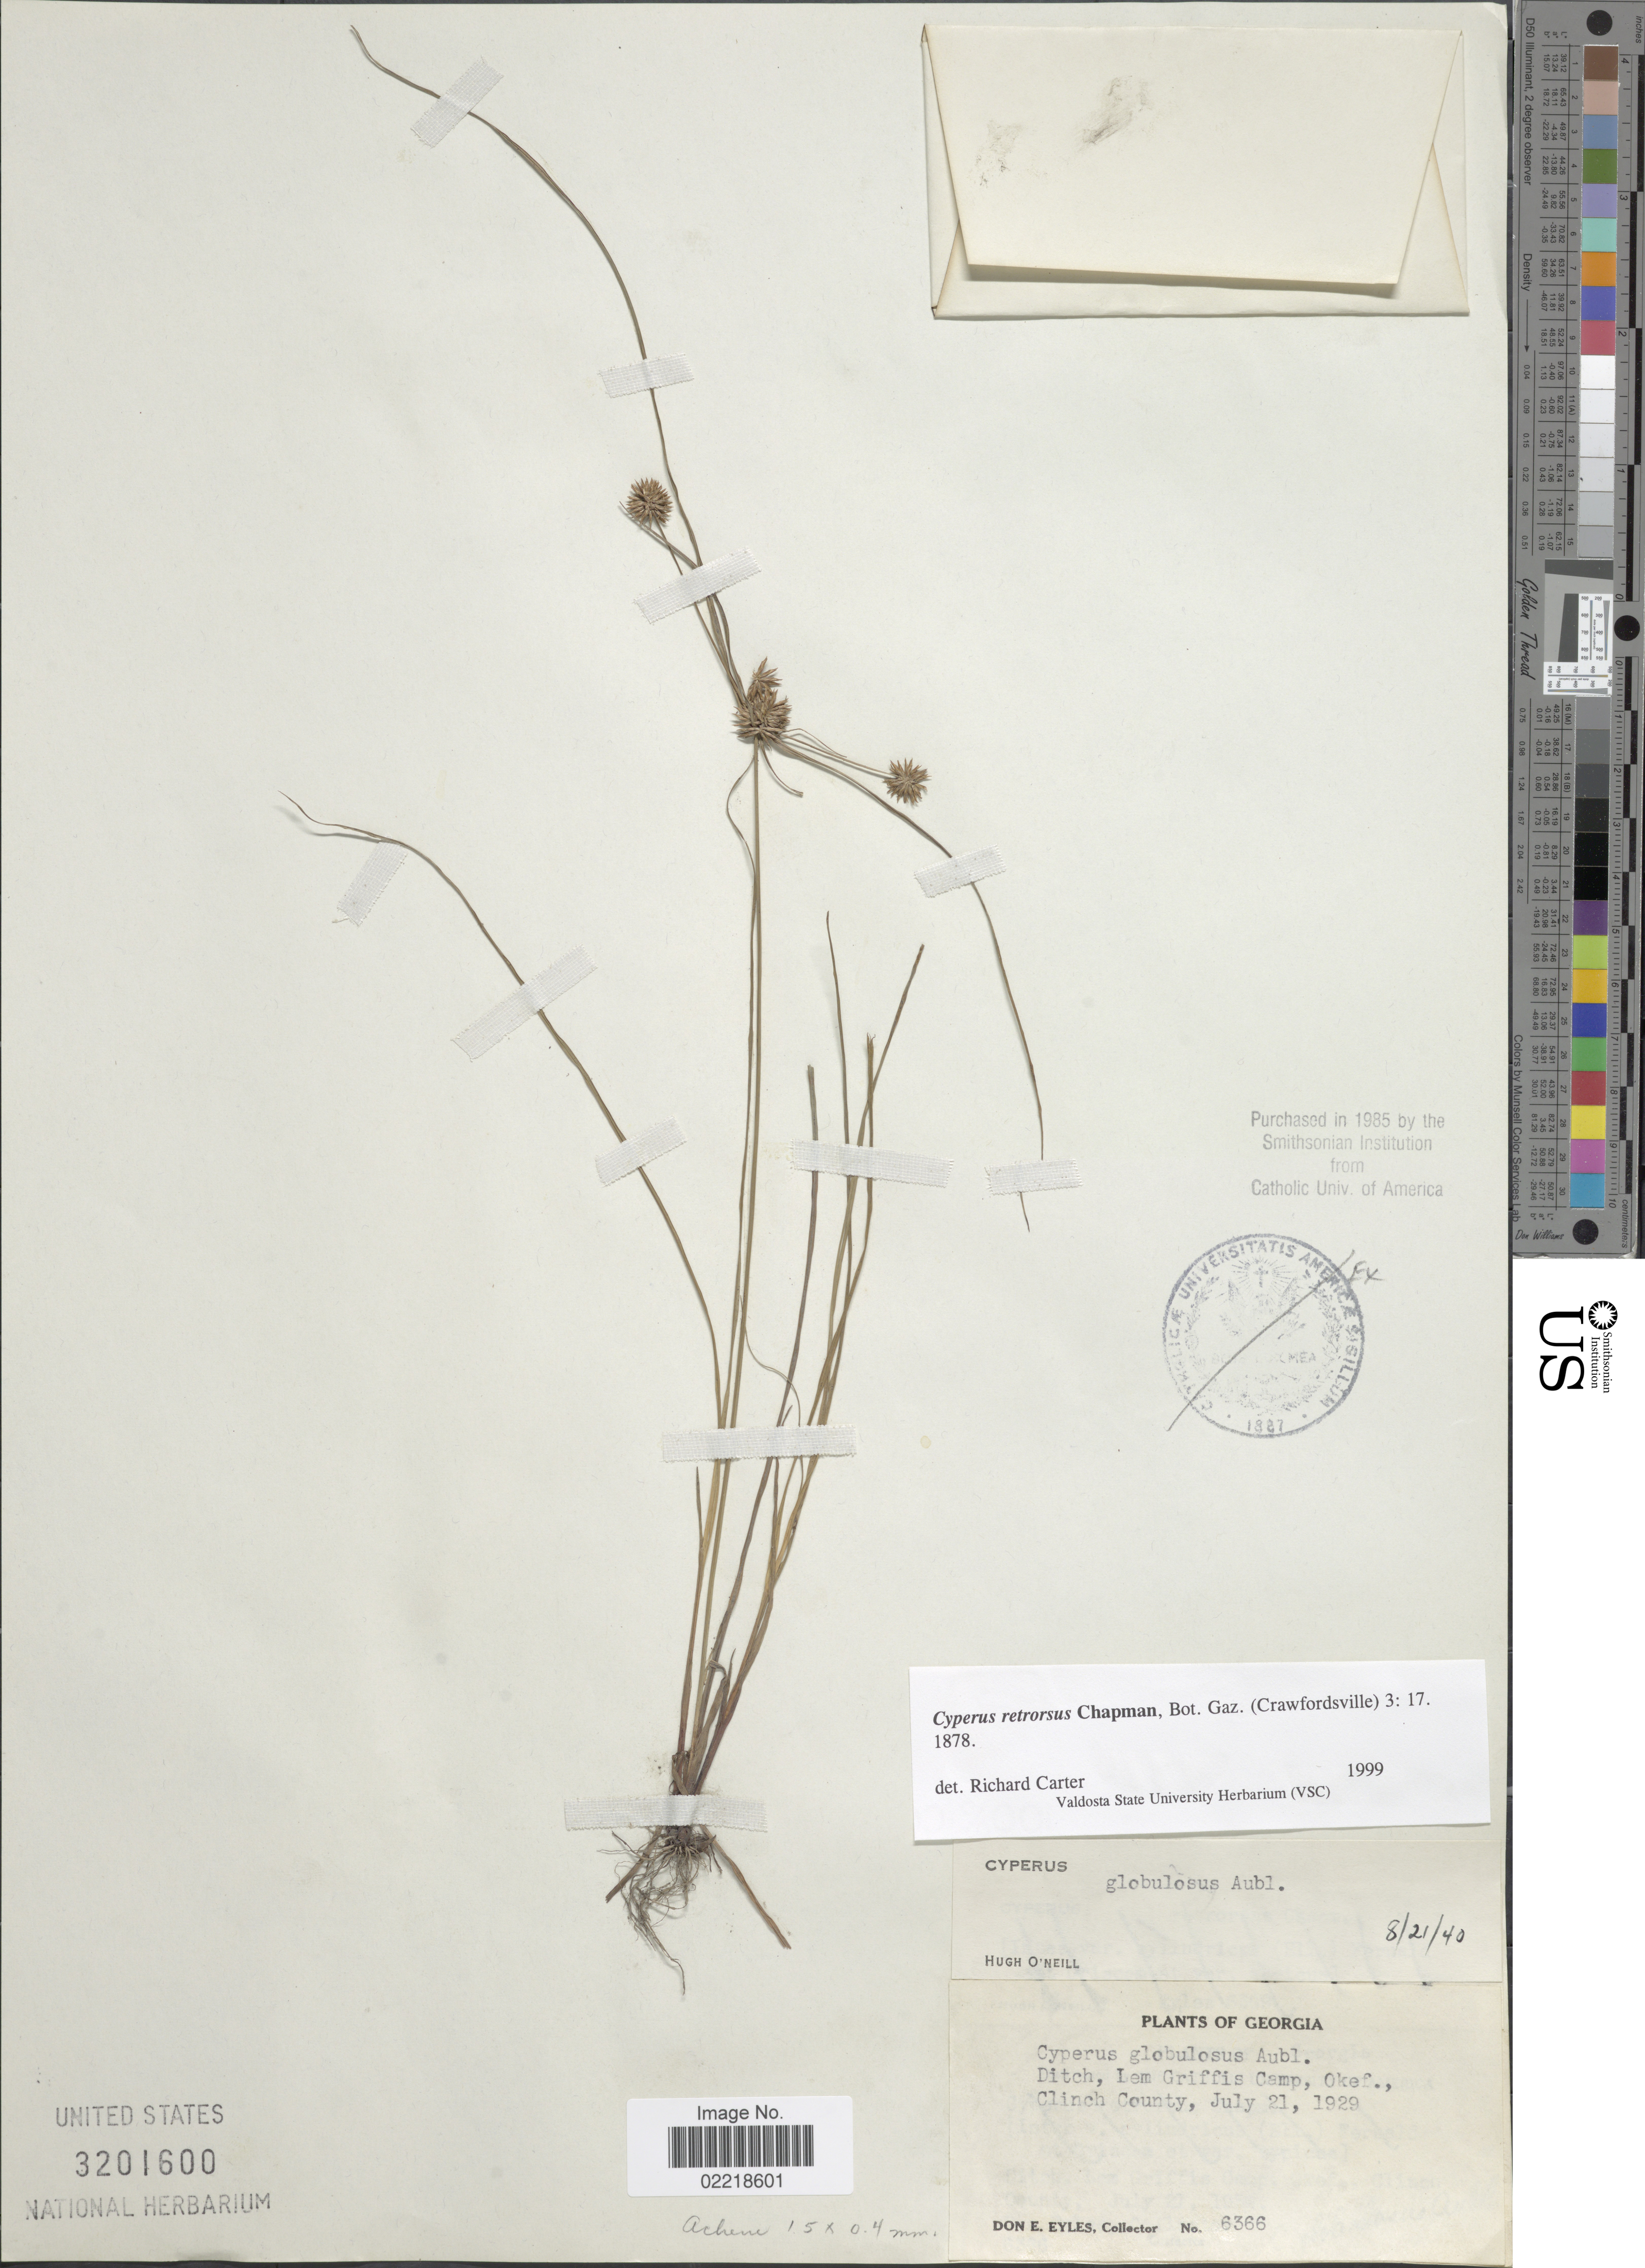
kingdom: Plantae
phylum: Tracheophyta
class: Liliopsida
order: Poales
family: Cyperaceae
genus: Cyperus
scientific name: Cyperus retrorsus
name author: Chapm.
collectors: D. Eyles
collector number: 6366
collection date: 1929-07-21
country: United States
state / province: Georgia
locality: Ditch, Lem Griffis Camp, Okef., Clinch County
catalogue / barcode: US 3201600